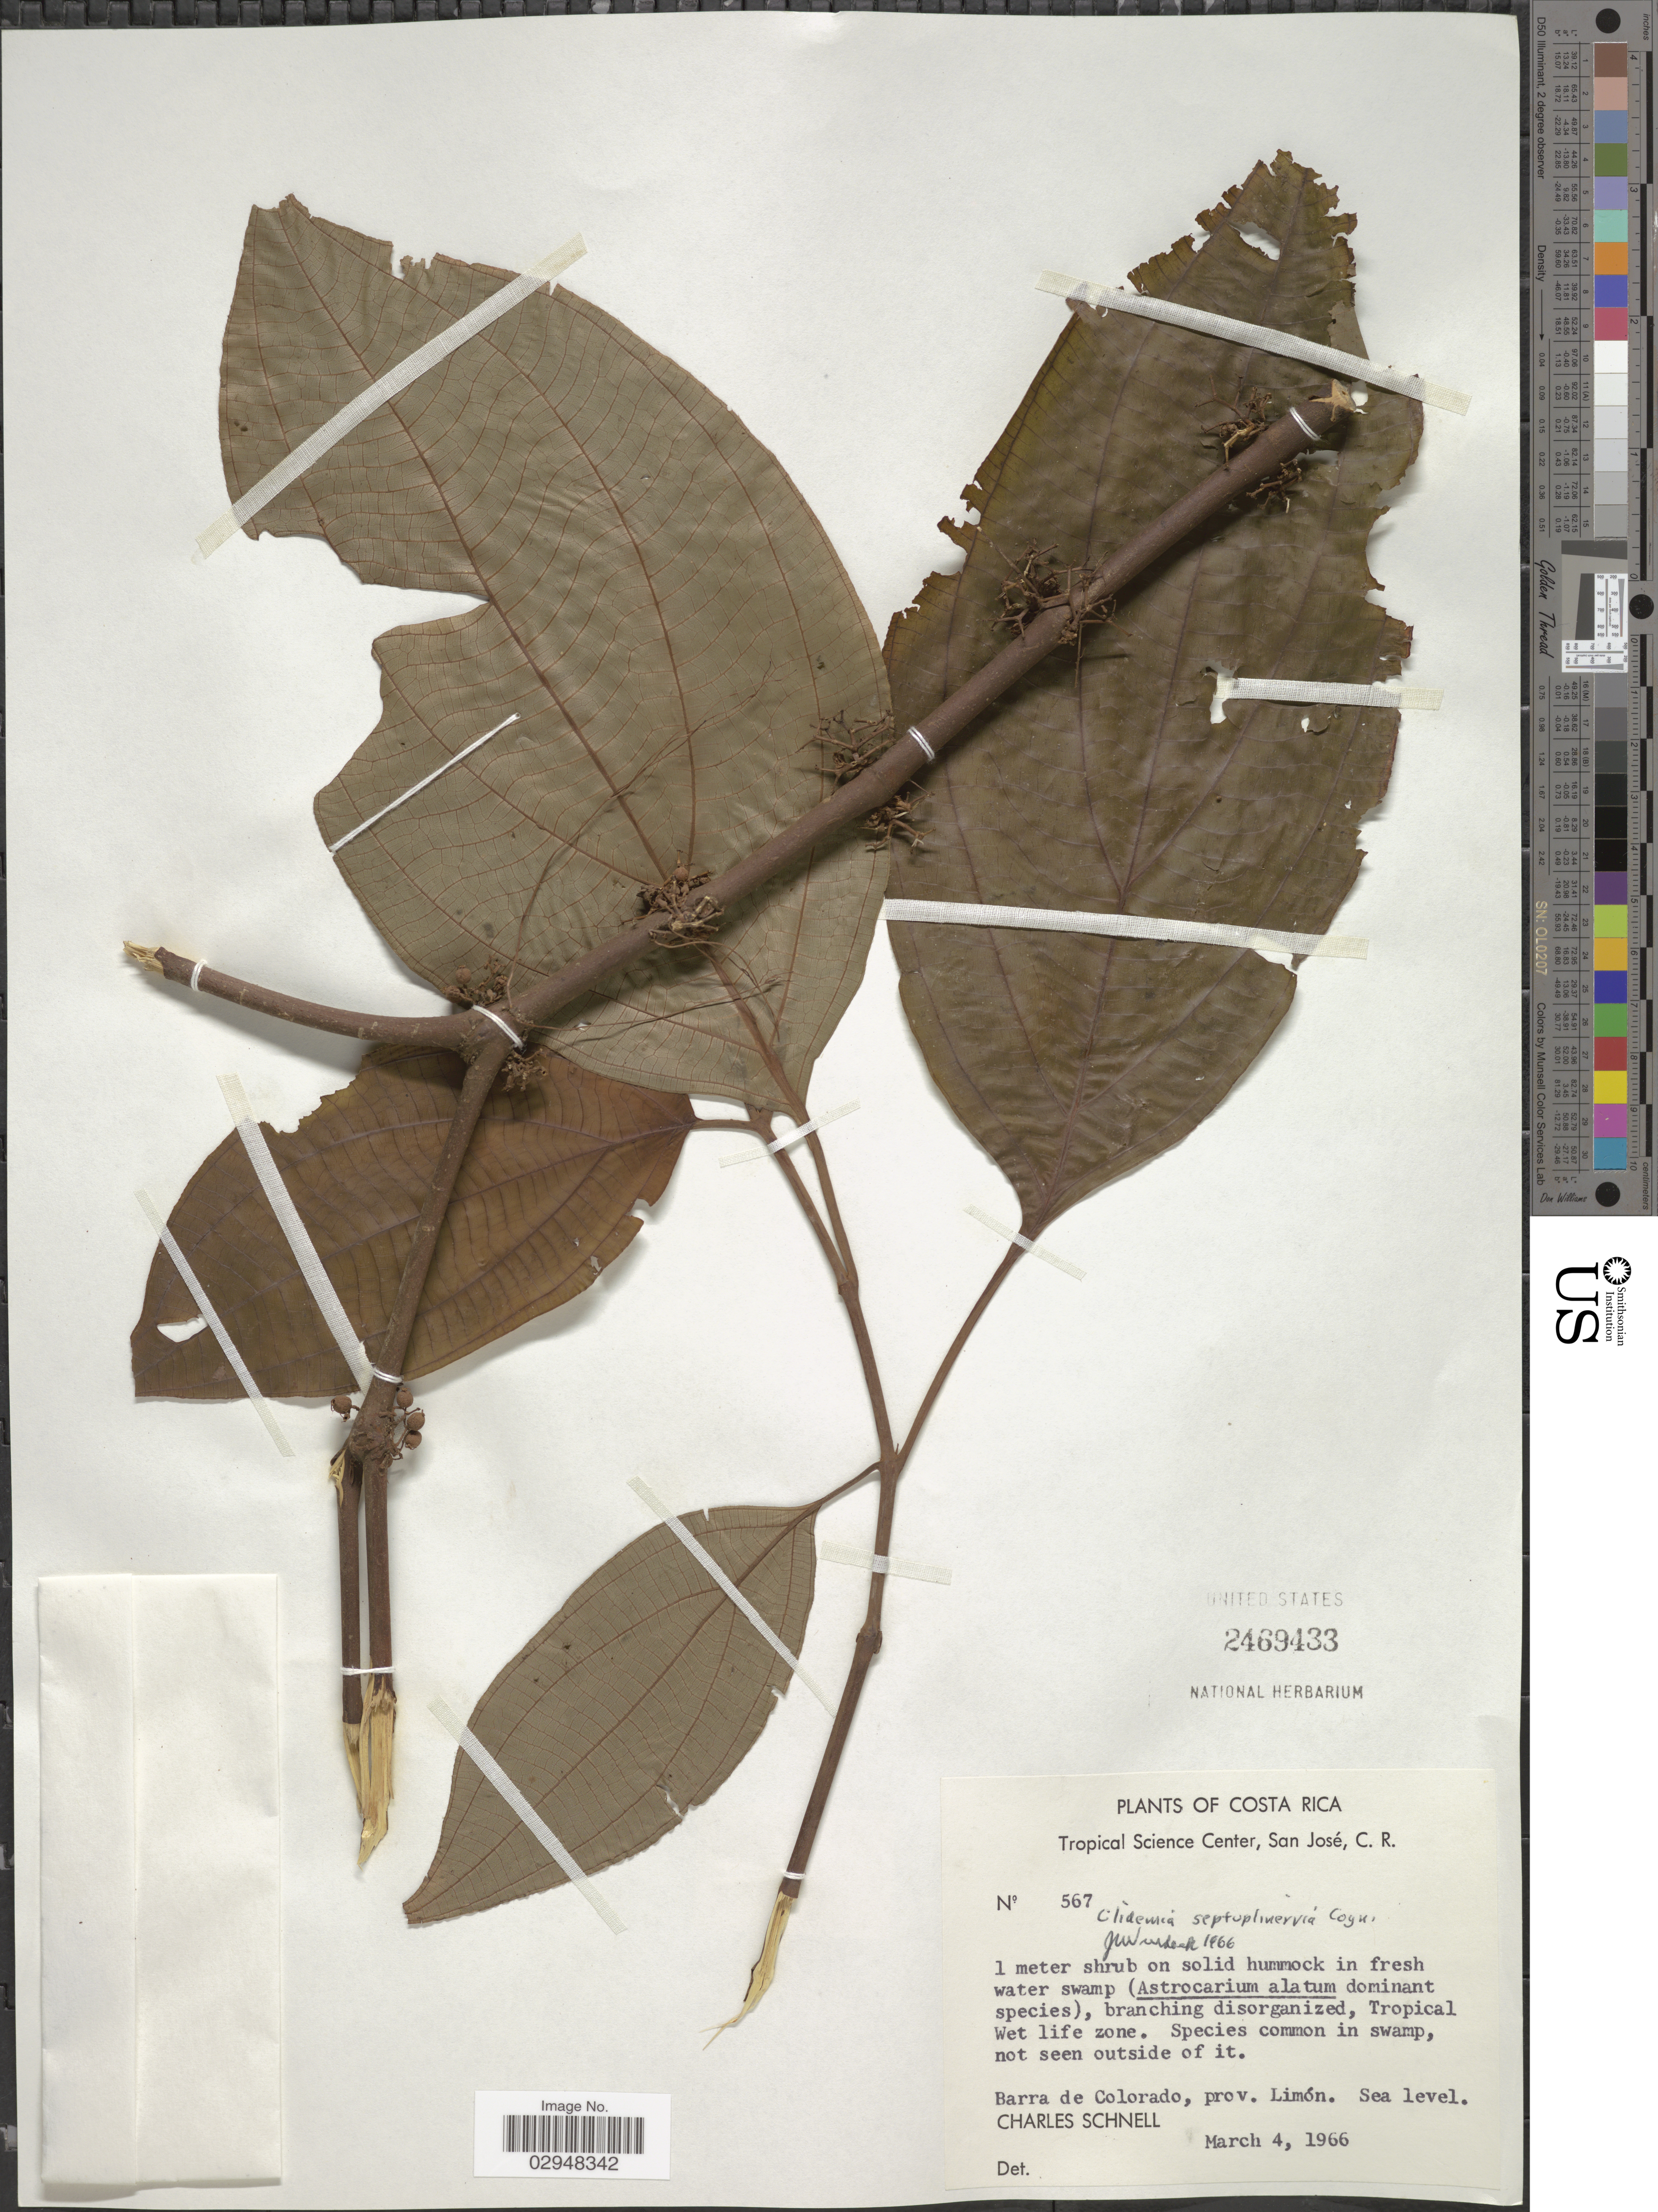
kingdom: Plantae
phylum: Tracheophyta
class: Magnoliopsida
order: Myrtales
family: Melastomataceae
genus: Clidemia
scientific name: Clidemia trichocalyx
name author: (S.F. Blake) Gleason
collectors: C. Schnell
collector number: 567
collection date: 1966-03-04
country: Costa Rica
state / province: Limón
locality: Tropical Wet life zone, Barra de Colorado.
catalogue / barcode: US 2469433